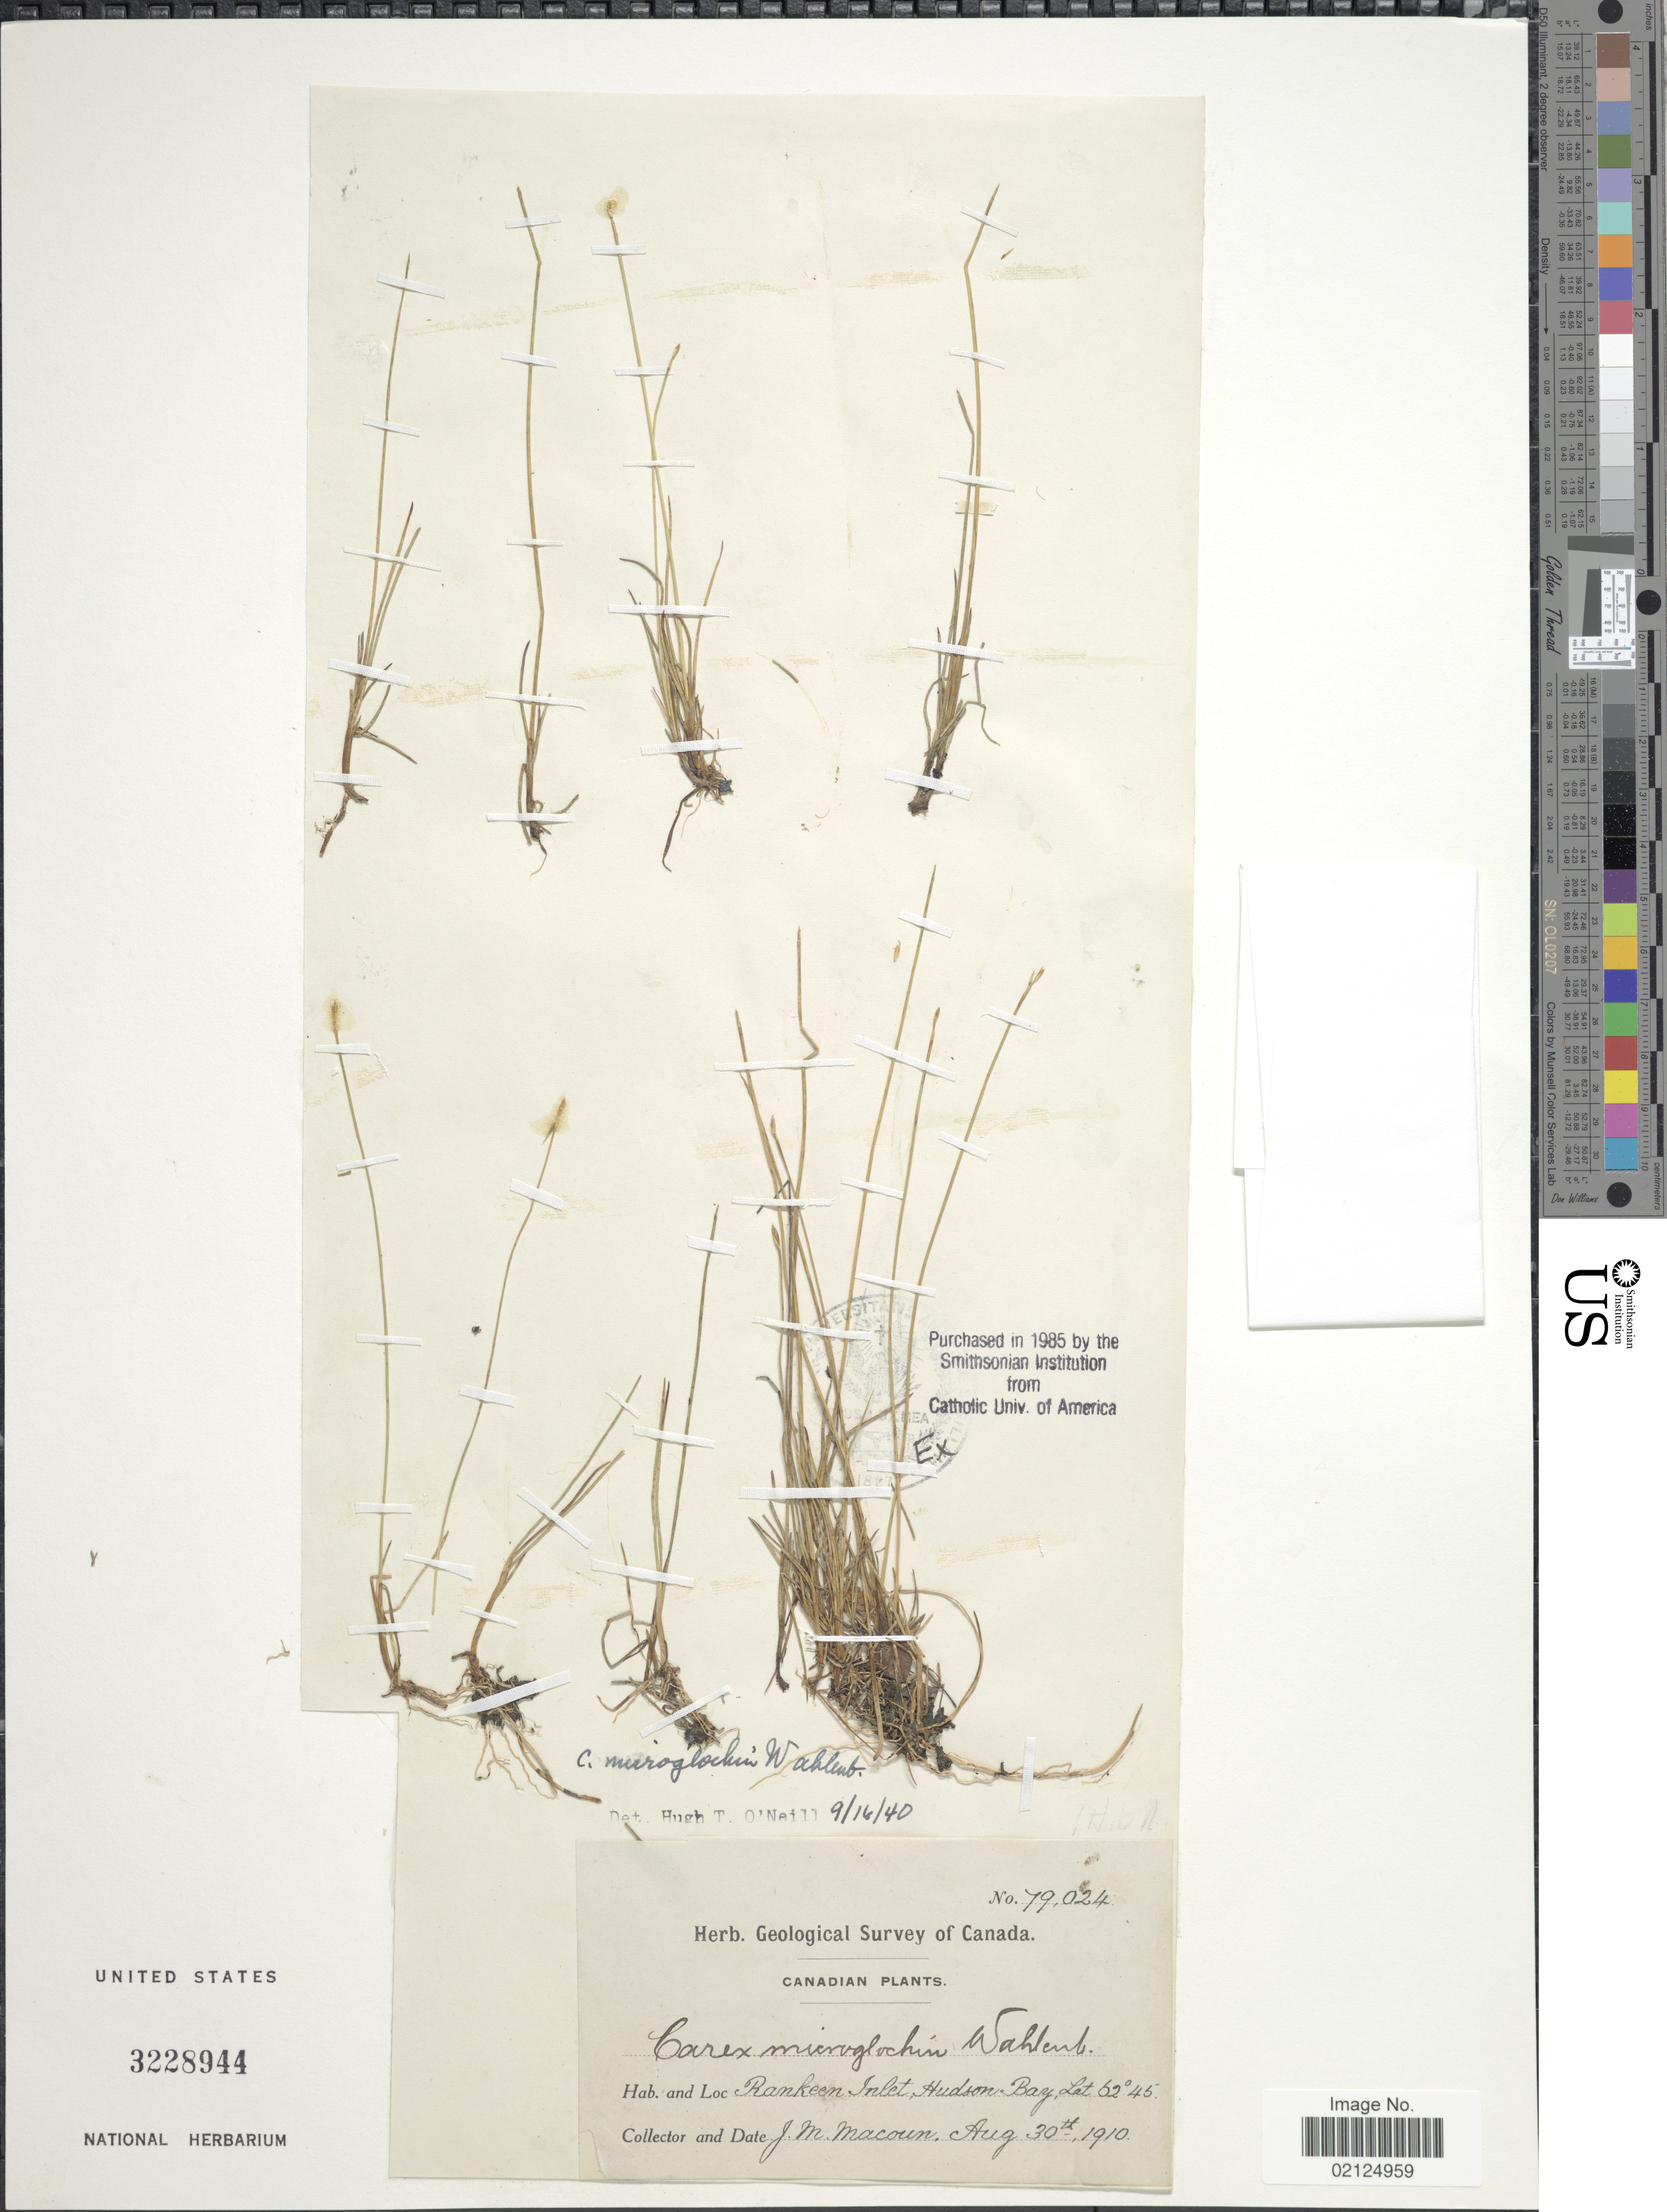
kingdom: Plantae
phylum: Tracheophyta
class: Liliopsida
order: Poales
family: Cyperaceae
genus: Carex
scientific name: Carex microglochin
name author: Wahlenb.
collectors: J. M. Macoun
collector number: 79024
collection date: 1910-08-30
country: Canada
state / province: Nunavut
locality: Rankin Inlet, Hudson Bay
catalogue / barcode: US 3228944